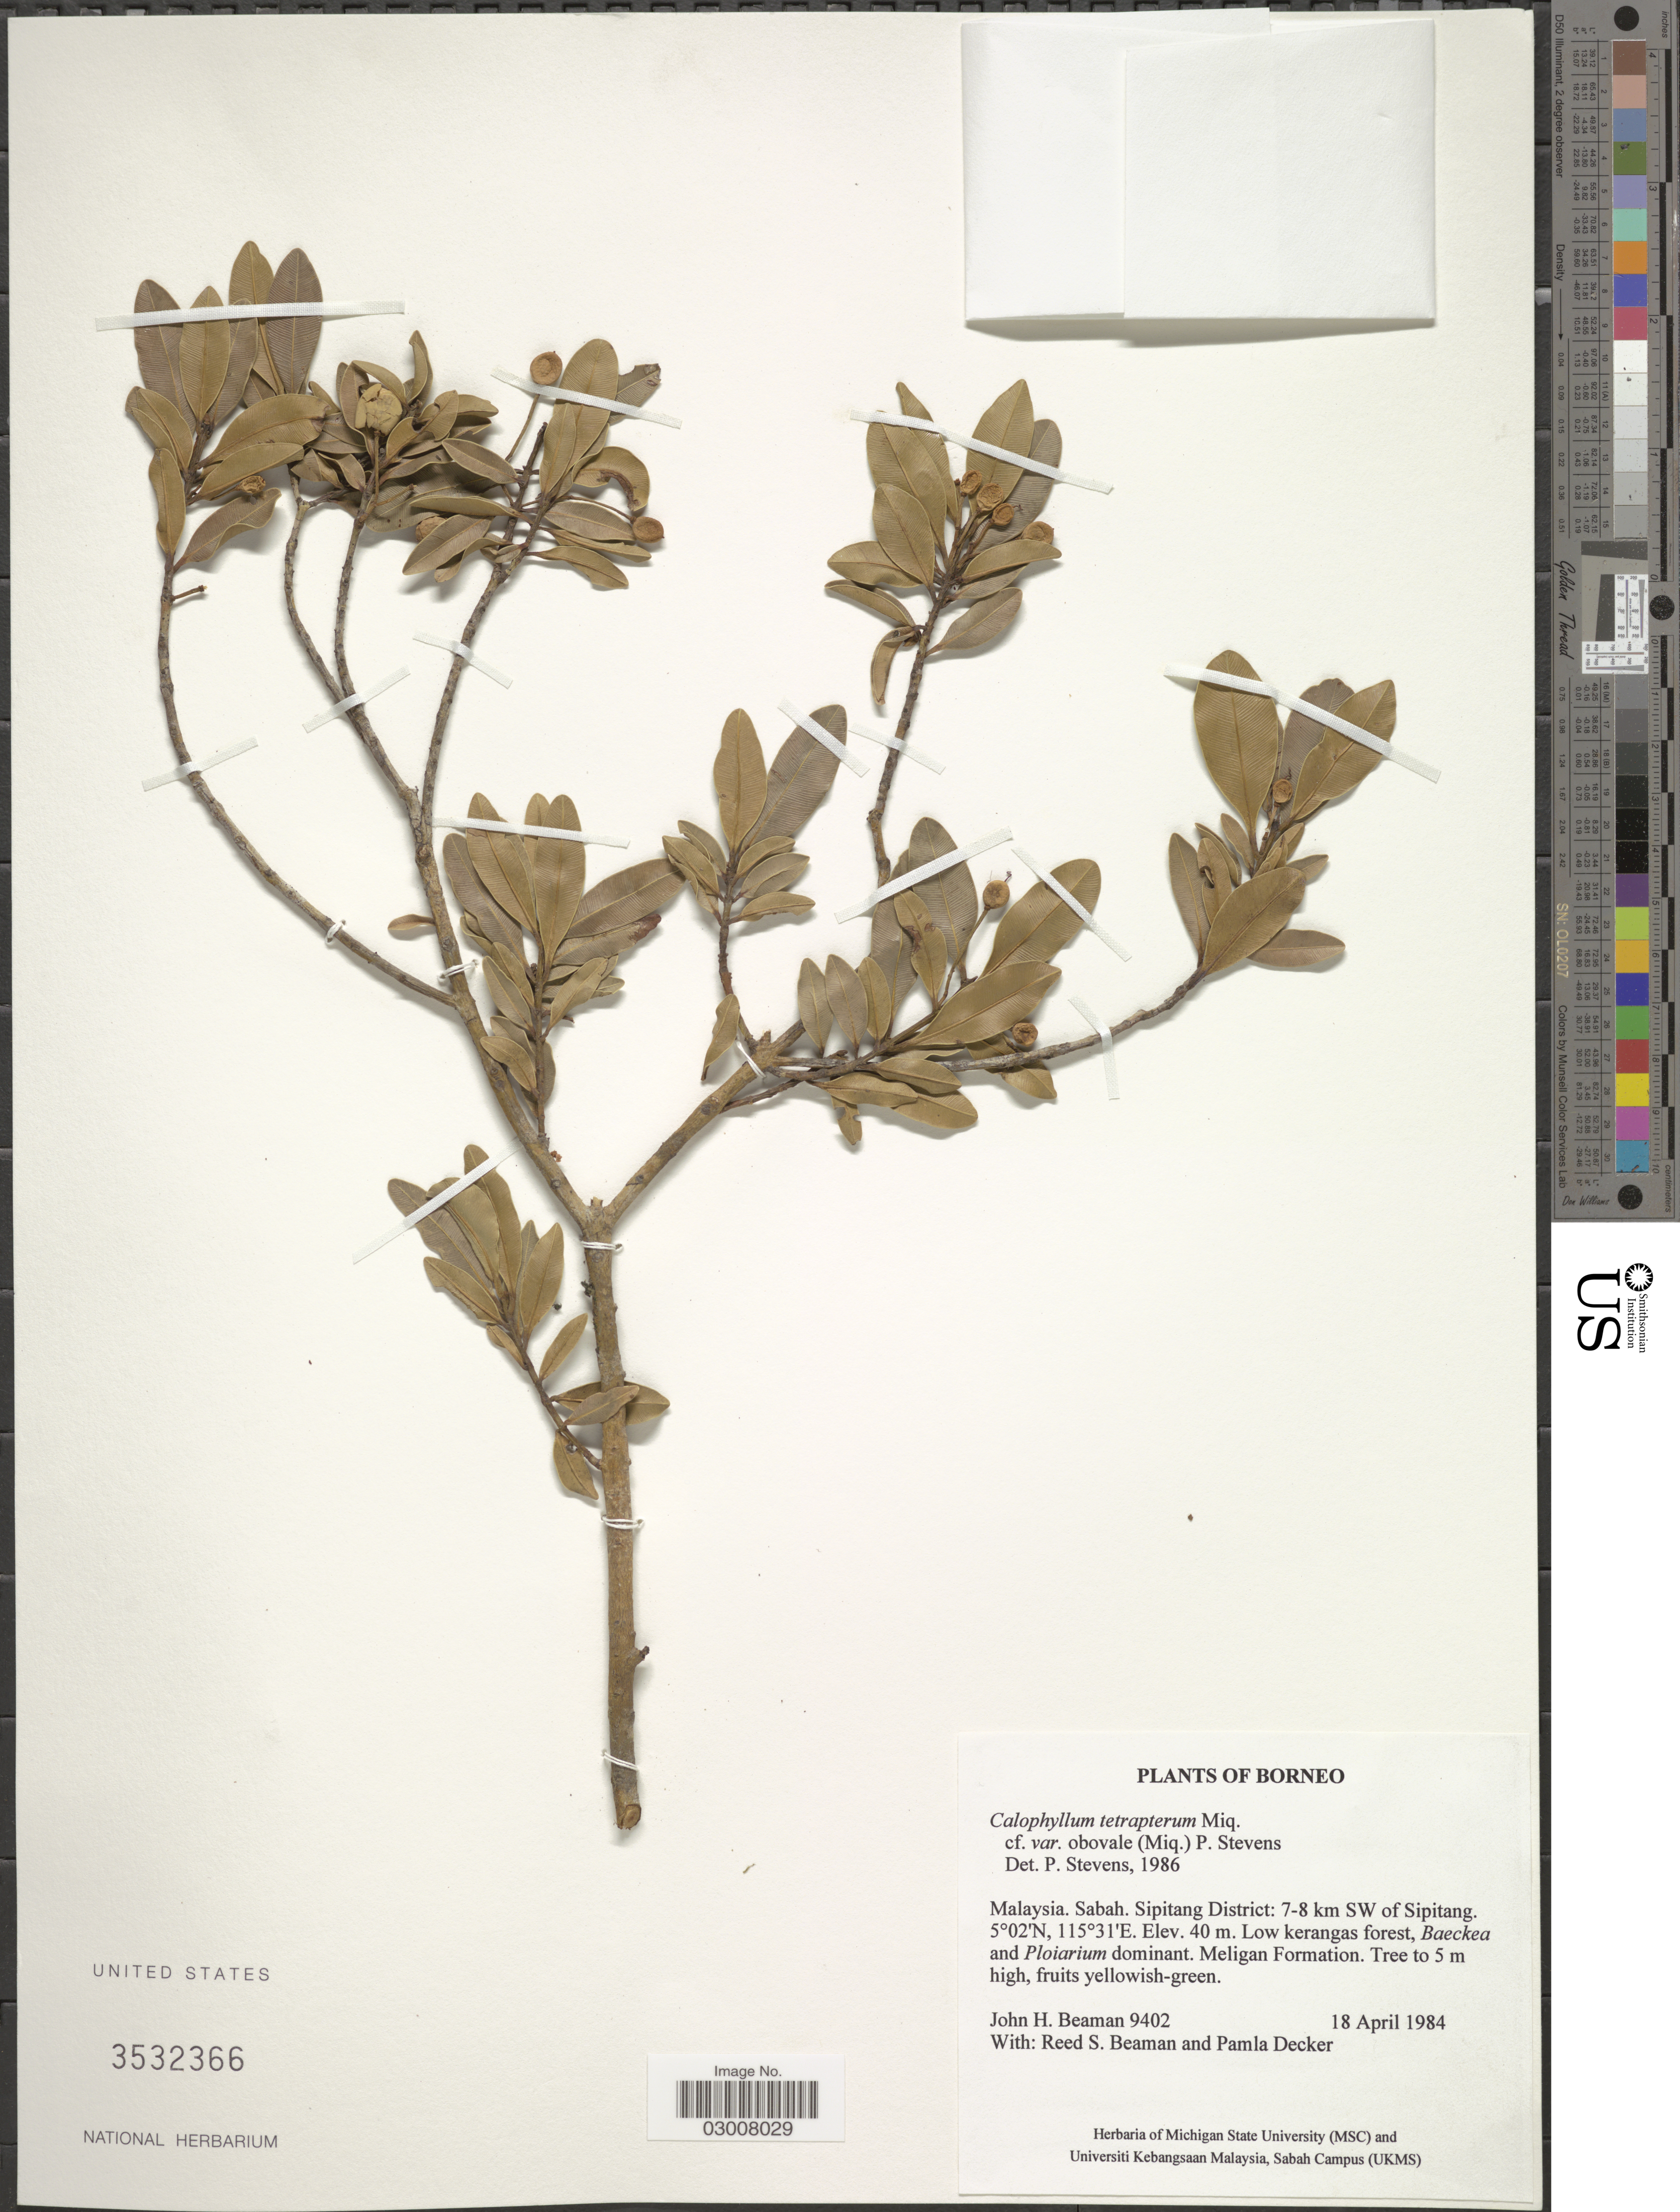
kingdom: Plantae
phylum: Tracheophyta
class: Magnoliopsida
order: Malpighiales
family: Calophyllaceae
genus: Calophyllum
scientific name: Calophyllum tetrapterum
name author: Miq.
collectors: J. H. Beaman, R. S. Beaman & P. Decker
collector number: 9402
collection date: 1984-04-18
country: Malaysia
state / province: Sabah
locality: Borneo, Sipitang District: 7-8 km SW of Sipitang.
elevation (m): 40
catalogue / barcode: US 3532366